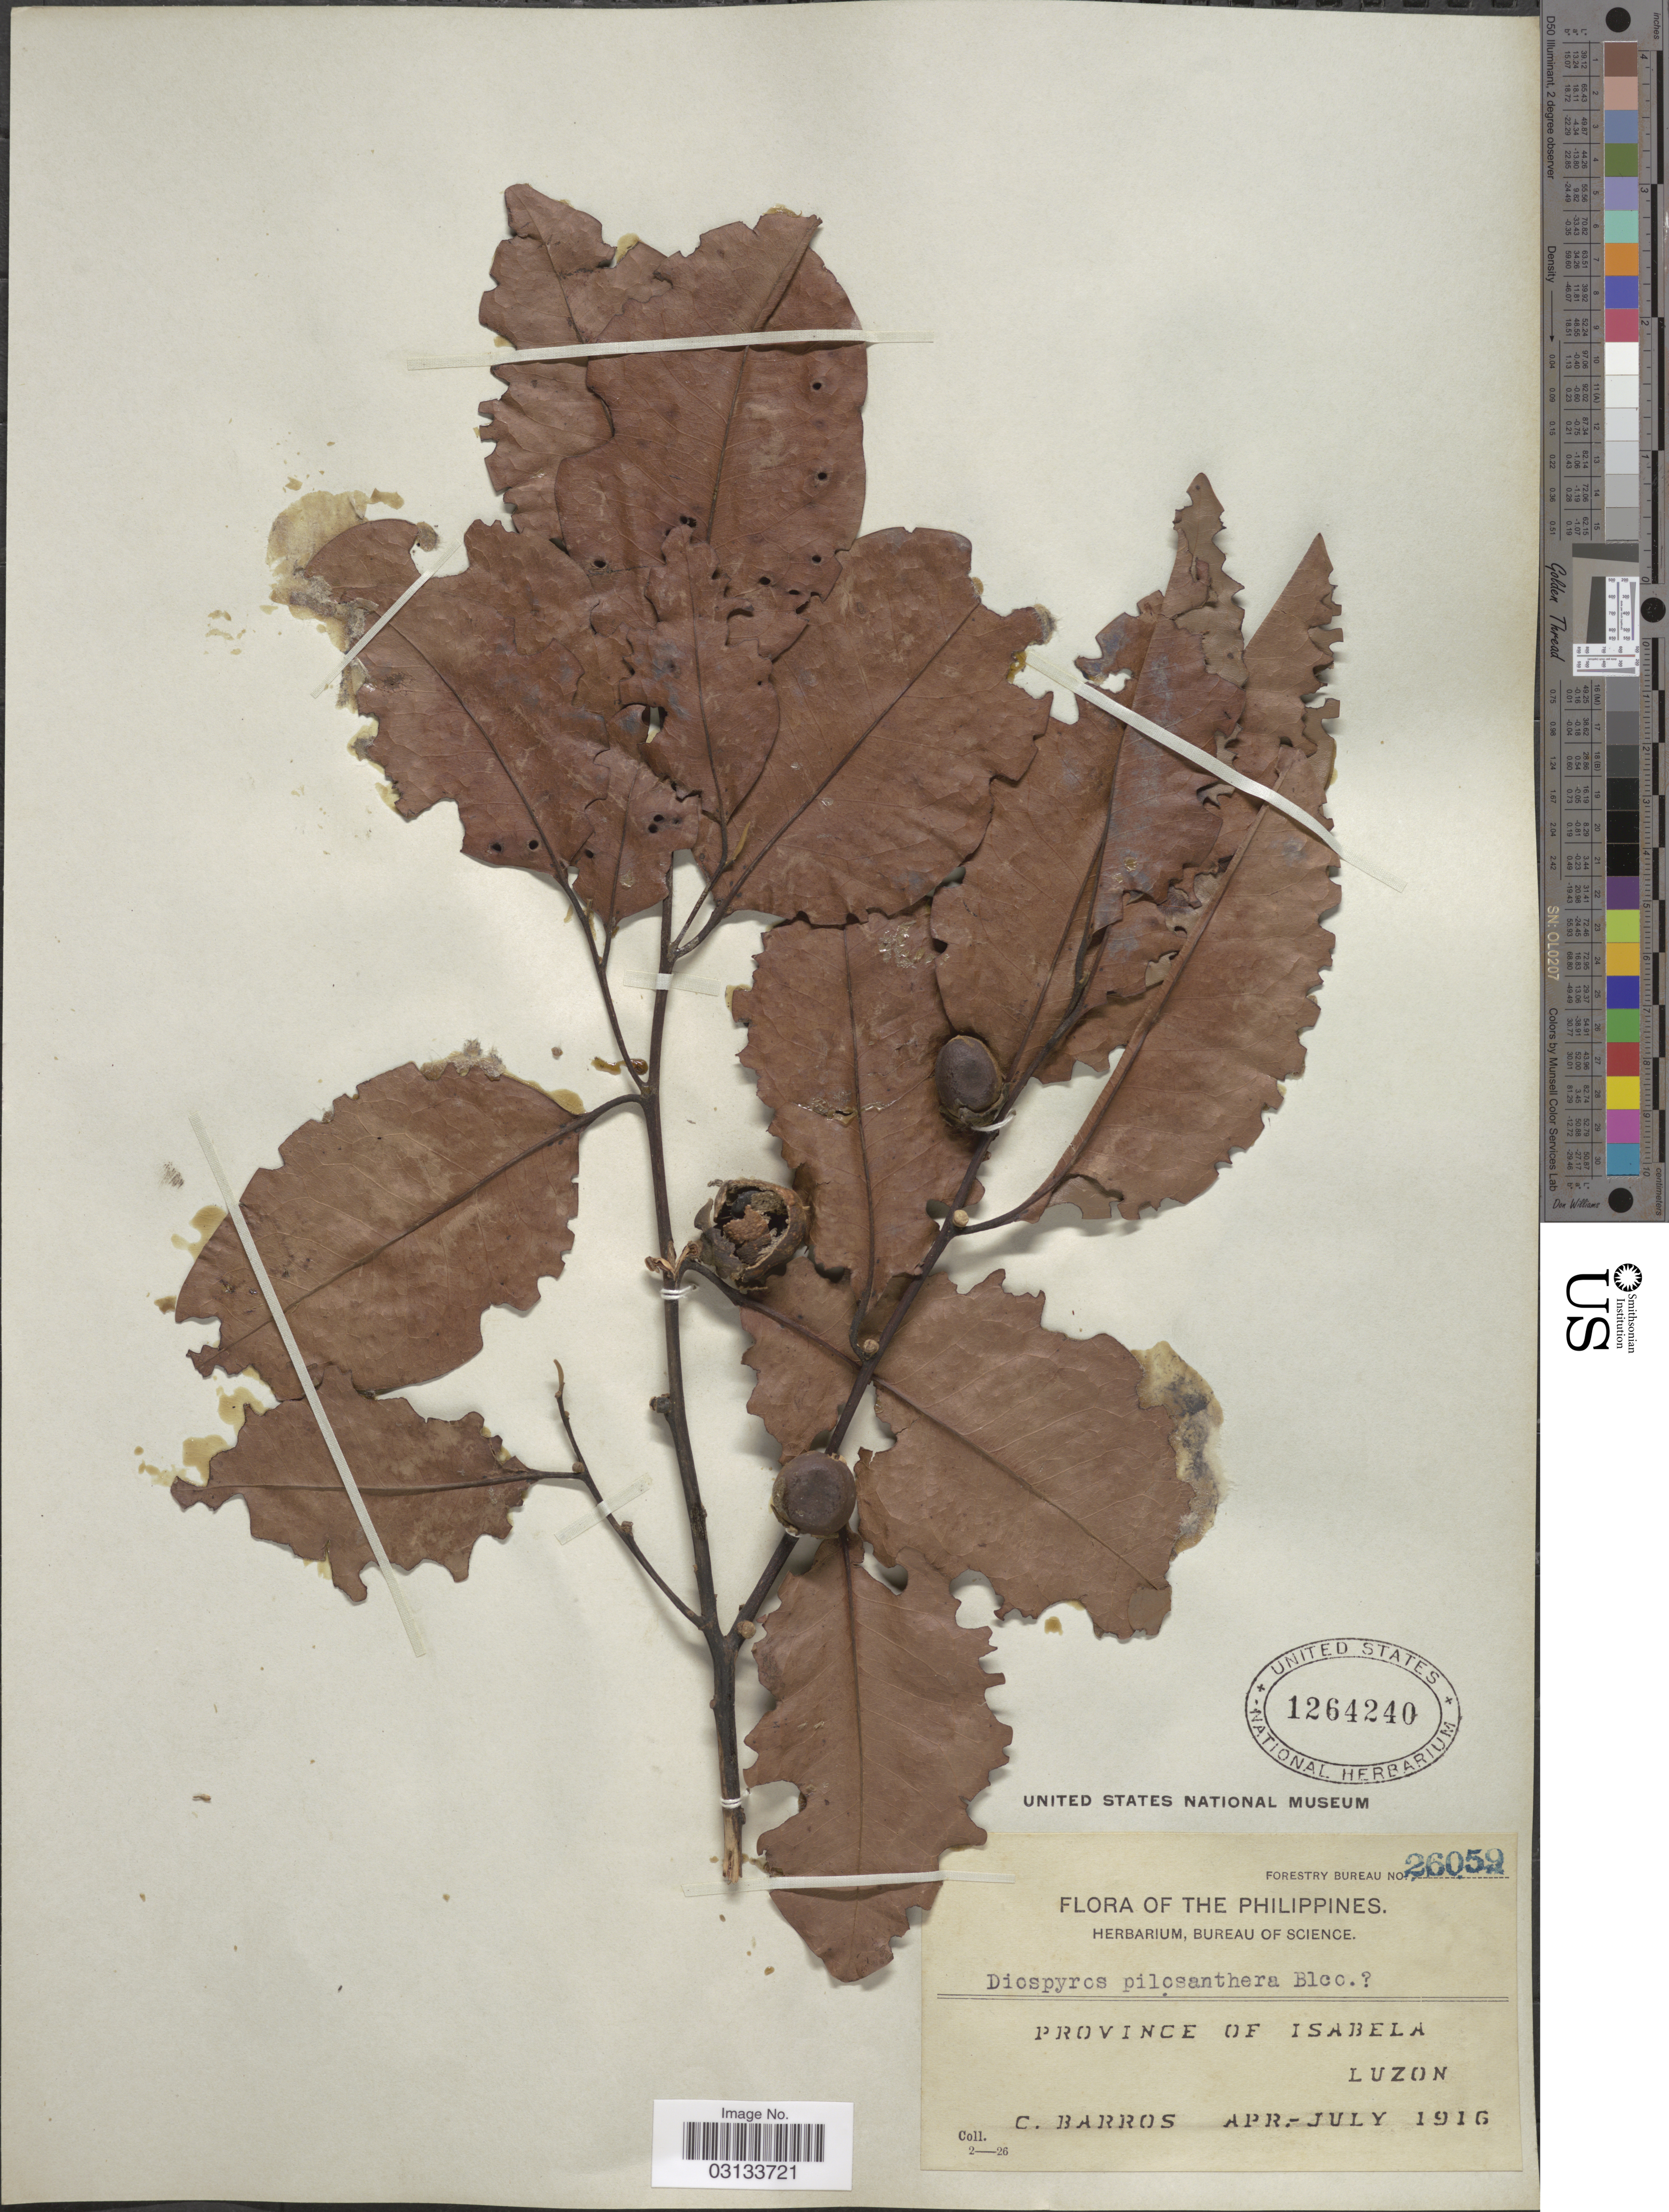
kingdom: Plantae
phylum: Tracheophyta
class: Magnoliopsida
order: Ericales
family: Ebenaceae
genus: Diospyros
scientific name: Diospyros pilosanthera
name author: Blanco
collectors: C. Barros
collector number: Forestry Bureau 26059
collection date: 1916-04/1916-07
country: Philippines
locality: Province of Isabela. Luzon.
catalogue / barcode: US 1264240